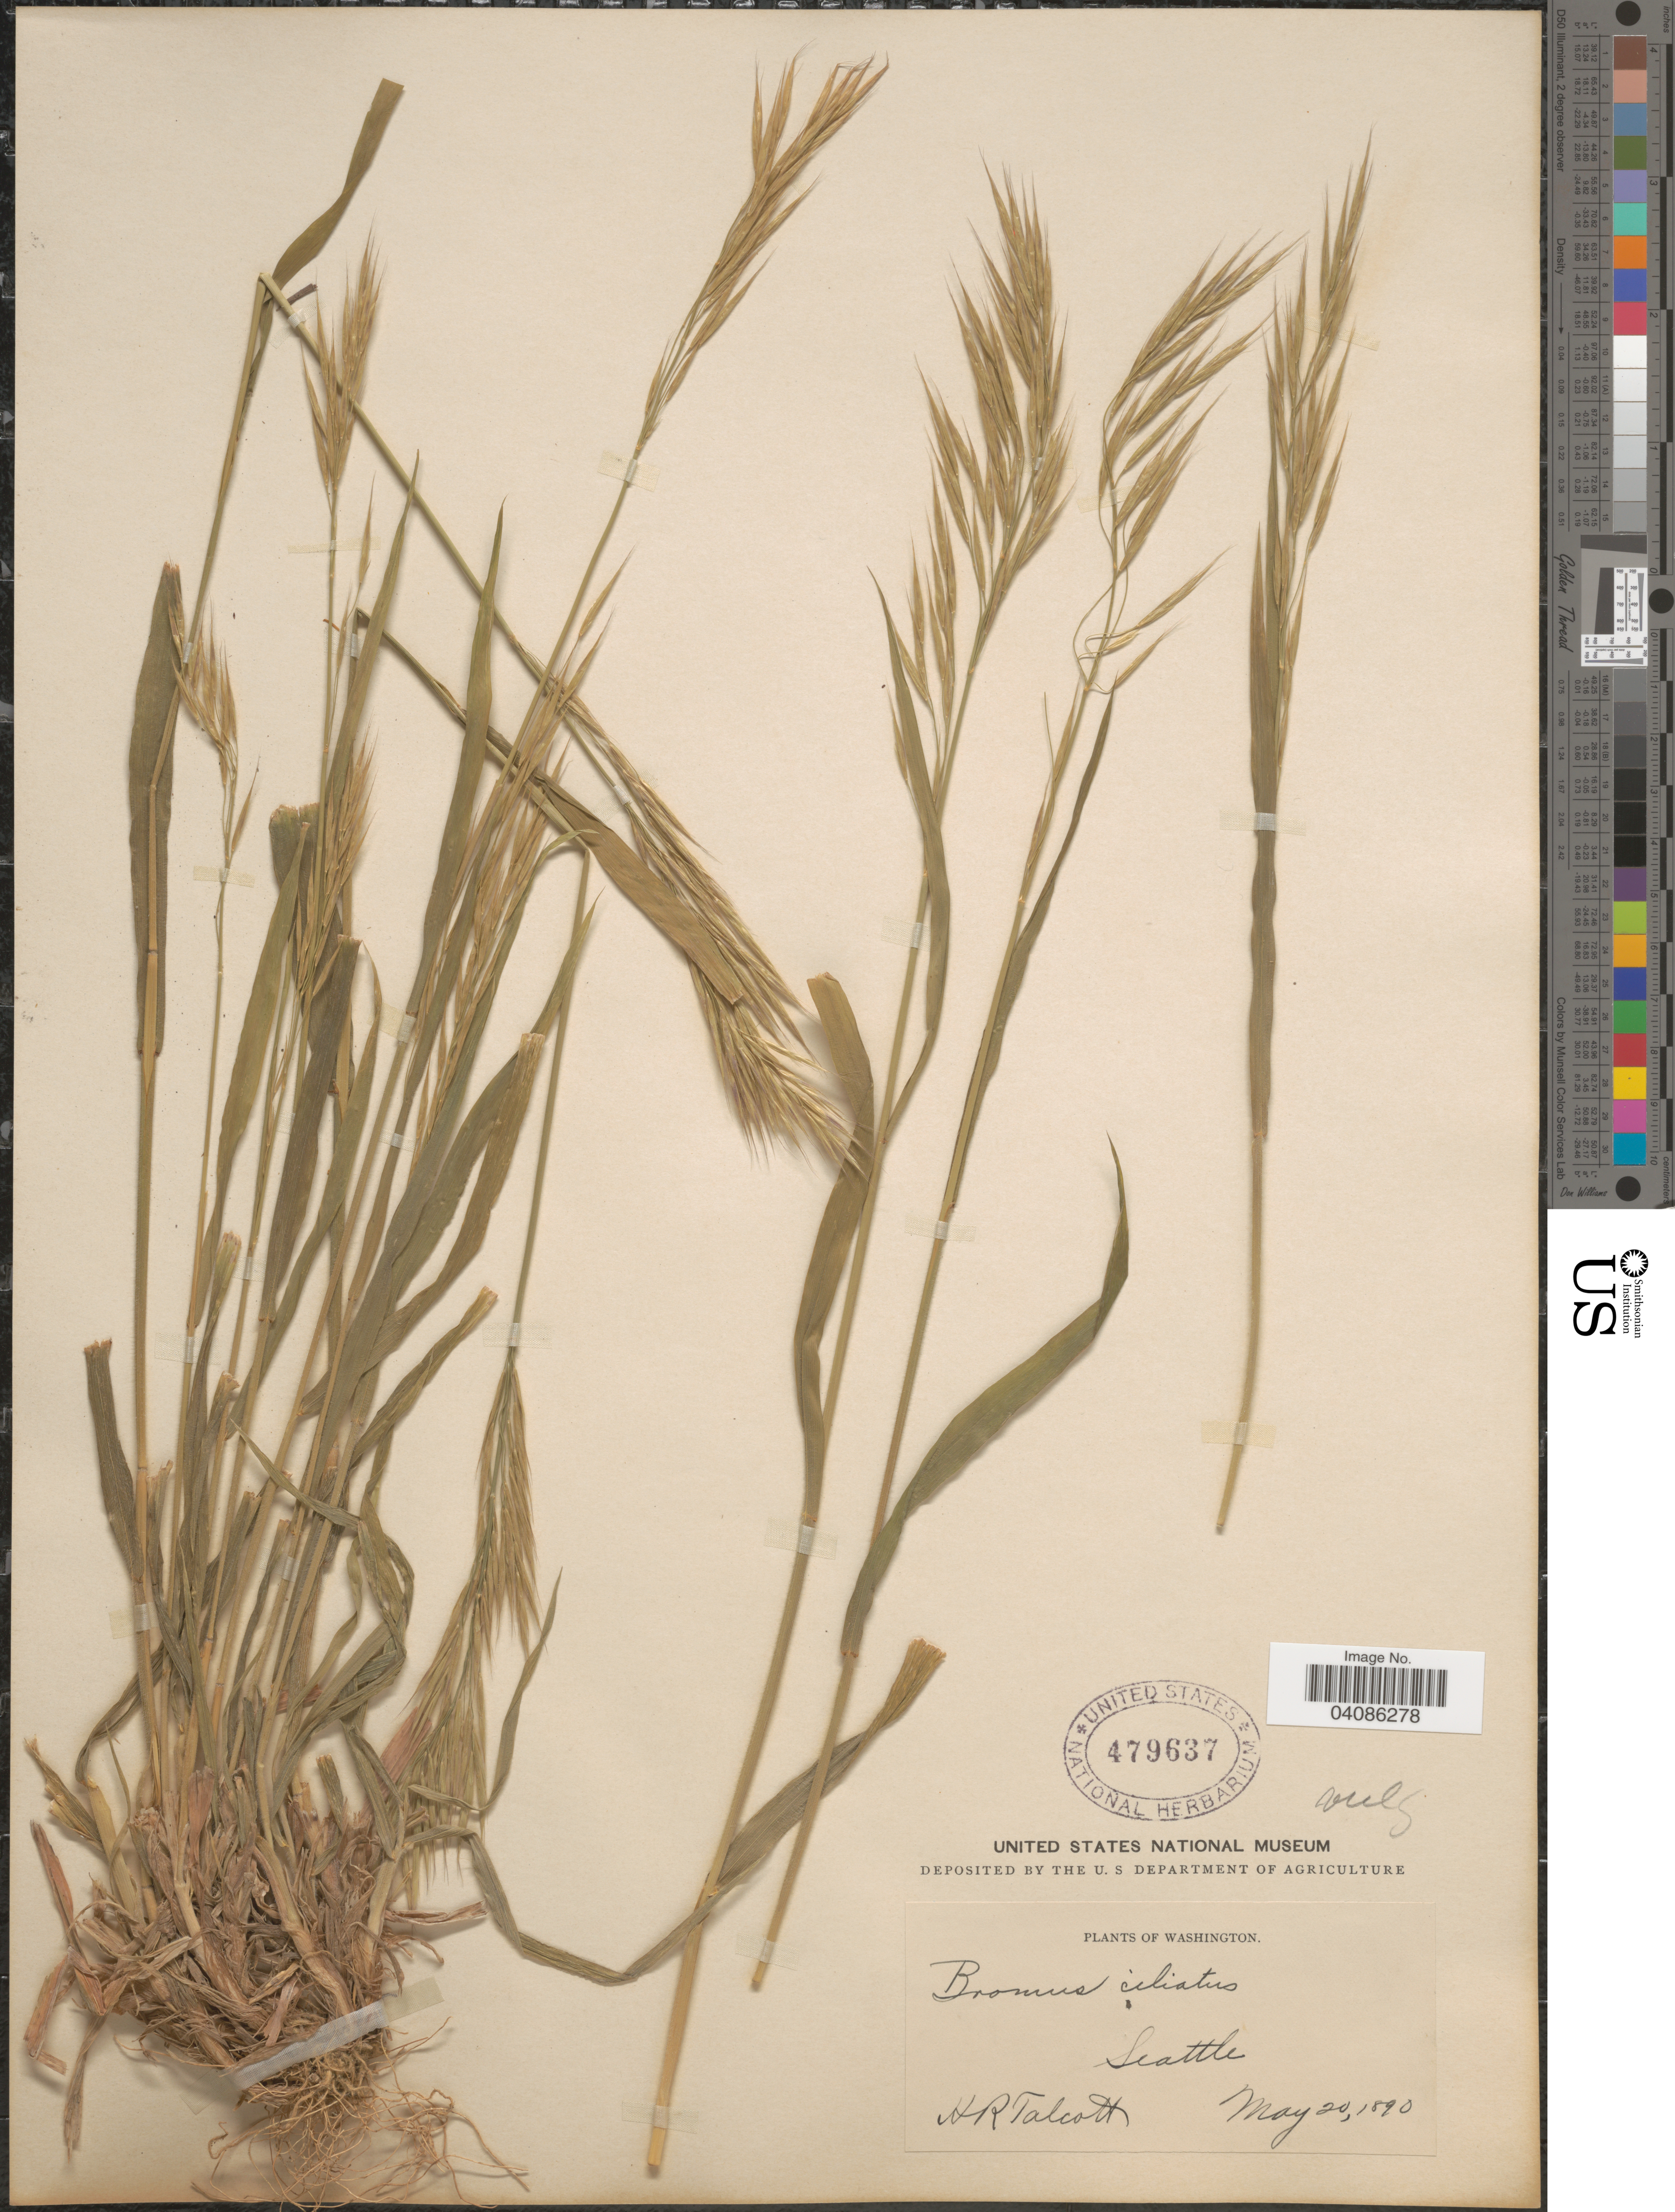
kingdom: Plantae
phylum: Tracheophyta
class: Liliopsida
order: Poales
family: Poaceae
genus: Bromus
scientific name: Bromus texensis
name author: (Shear) Hitchc.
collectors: H. Talcott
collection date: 1890-05-20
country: United States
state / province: Washington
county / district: King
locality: Seattle.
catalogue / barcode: US 479637